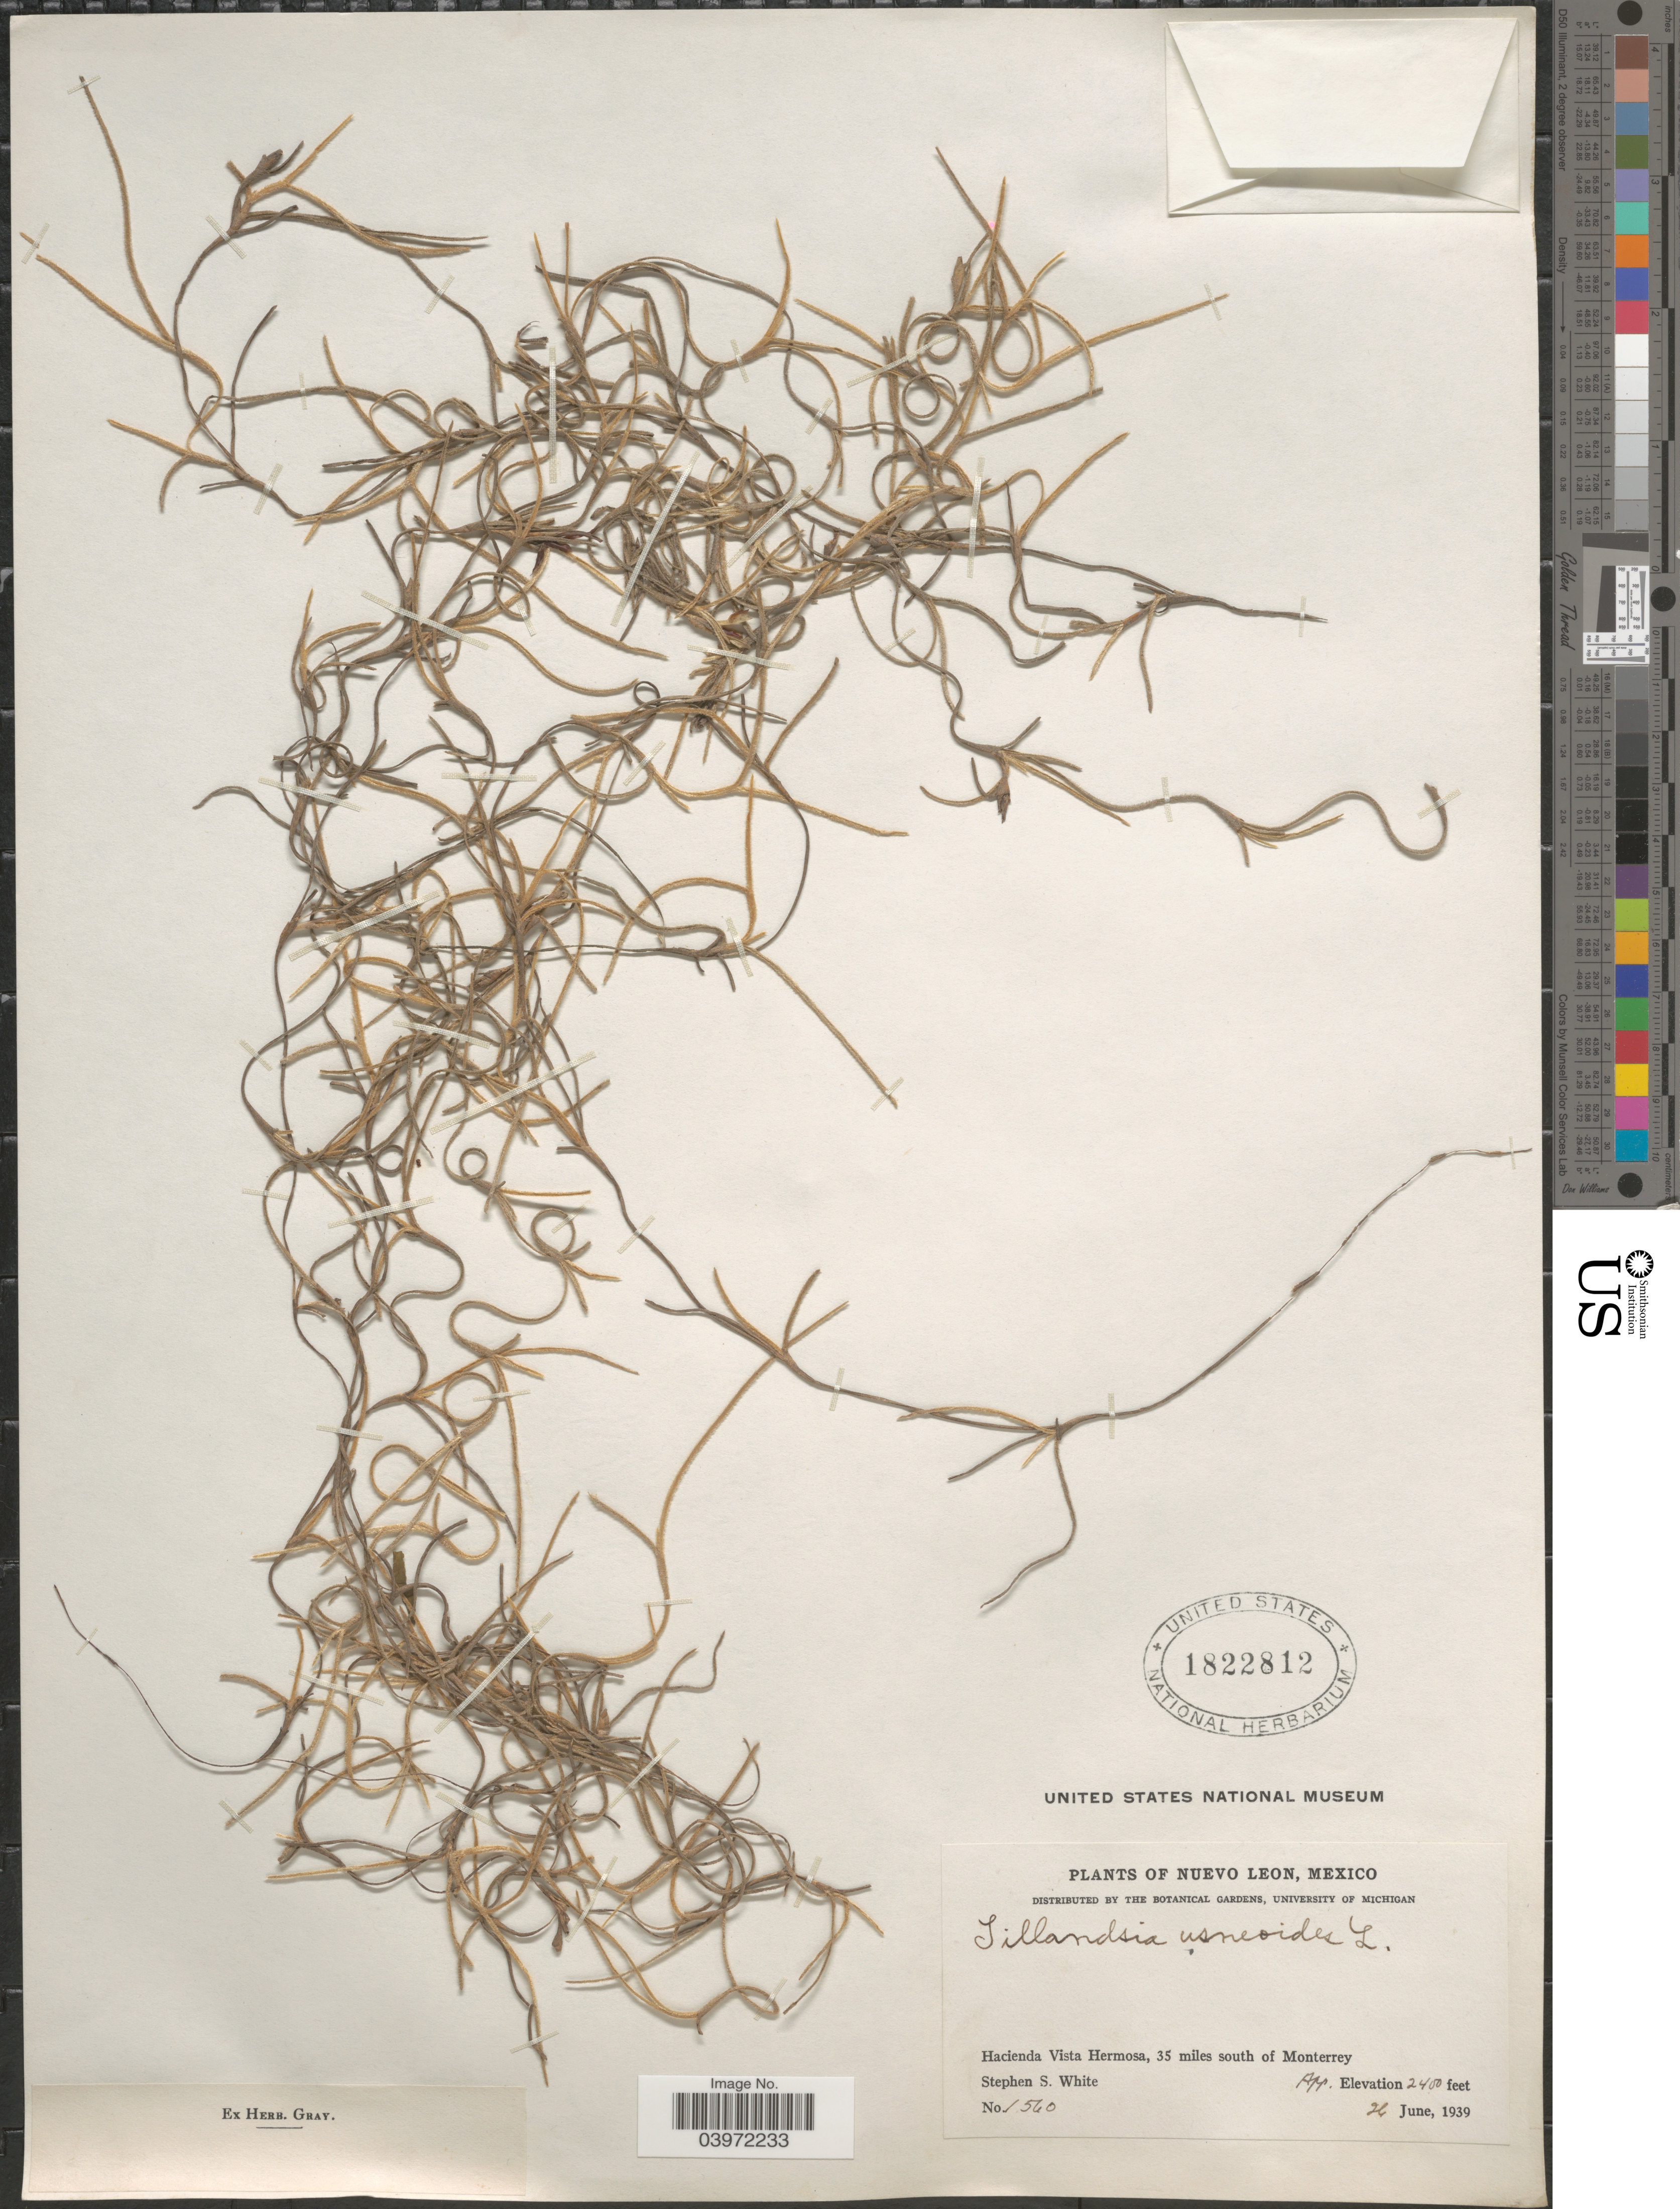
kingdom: Plantae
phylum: Tracheophyta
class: Liliopsida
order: Poales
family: Bromeliaceae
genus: Tillandsia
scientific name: Tillandsia usneoides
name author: (L.) L.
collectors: S. S. White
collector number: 1560*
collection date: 1939-06-26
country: Mexico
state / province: Nuevo León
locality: Hacienda Vista Hermosa, 35 miles south of Monterrey.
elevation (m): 732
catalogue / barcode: US 1822812